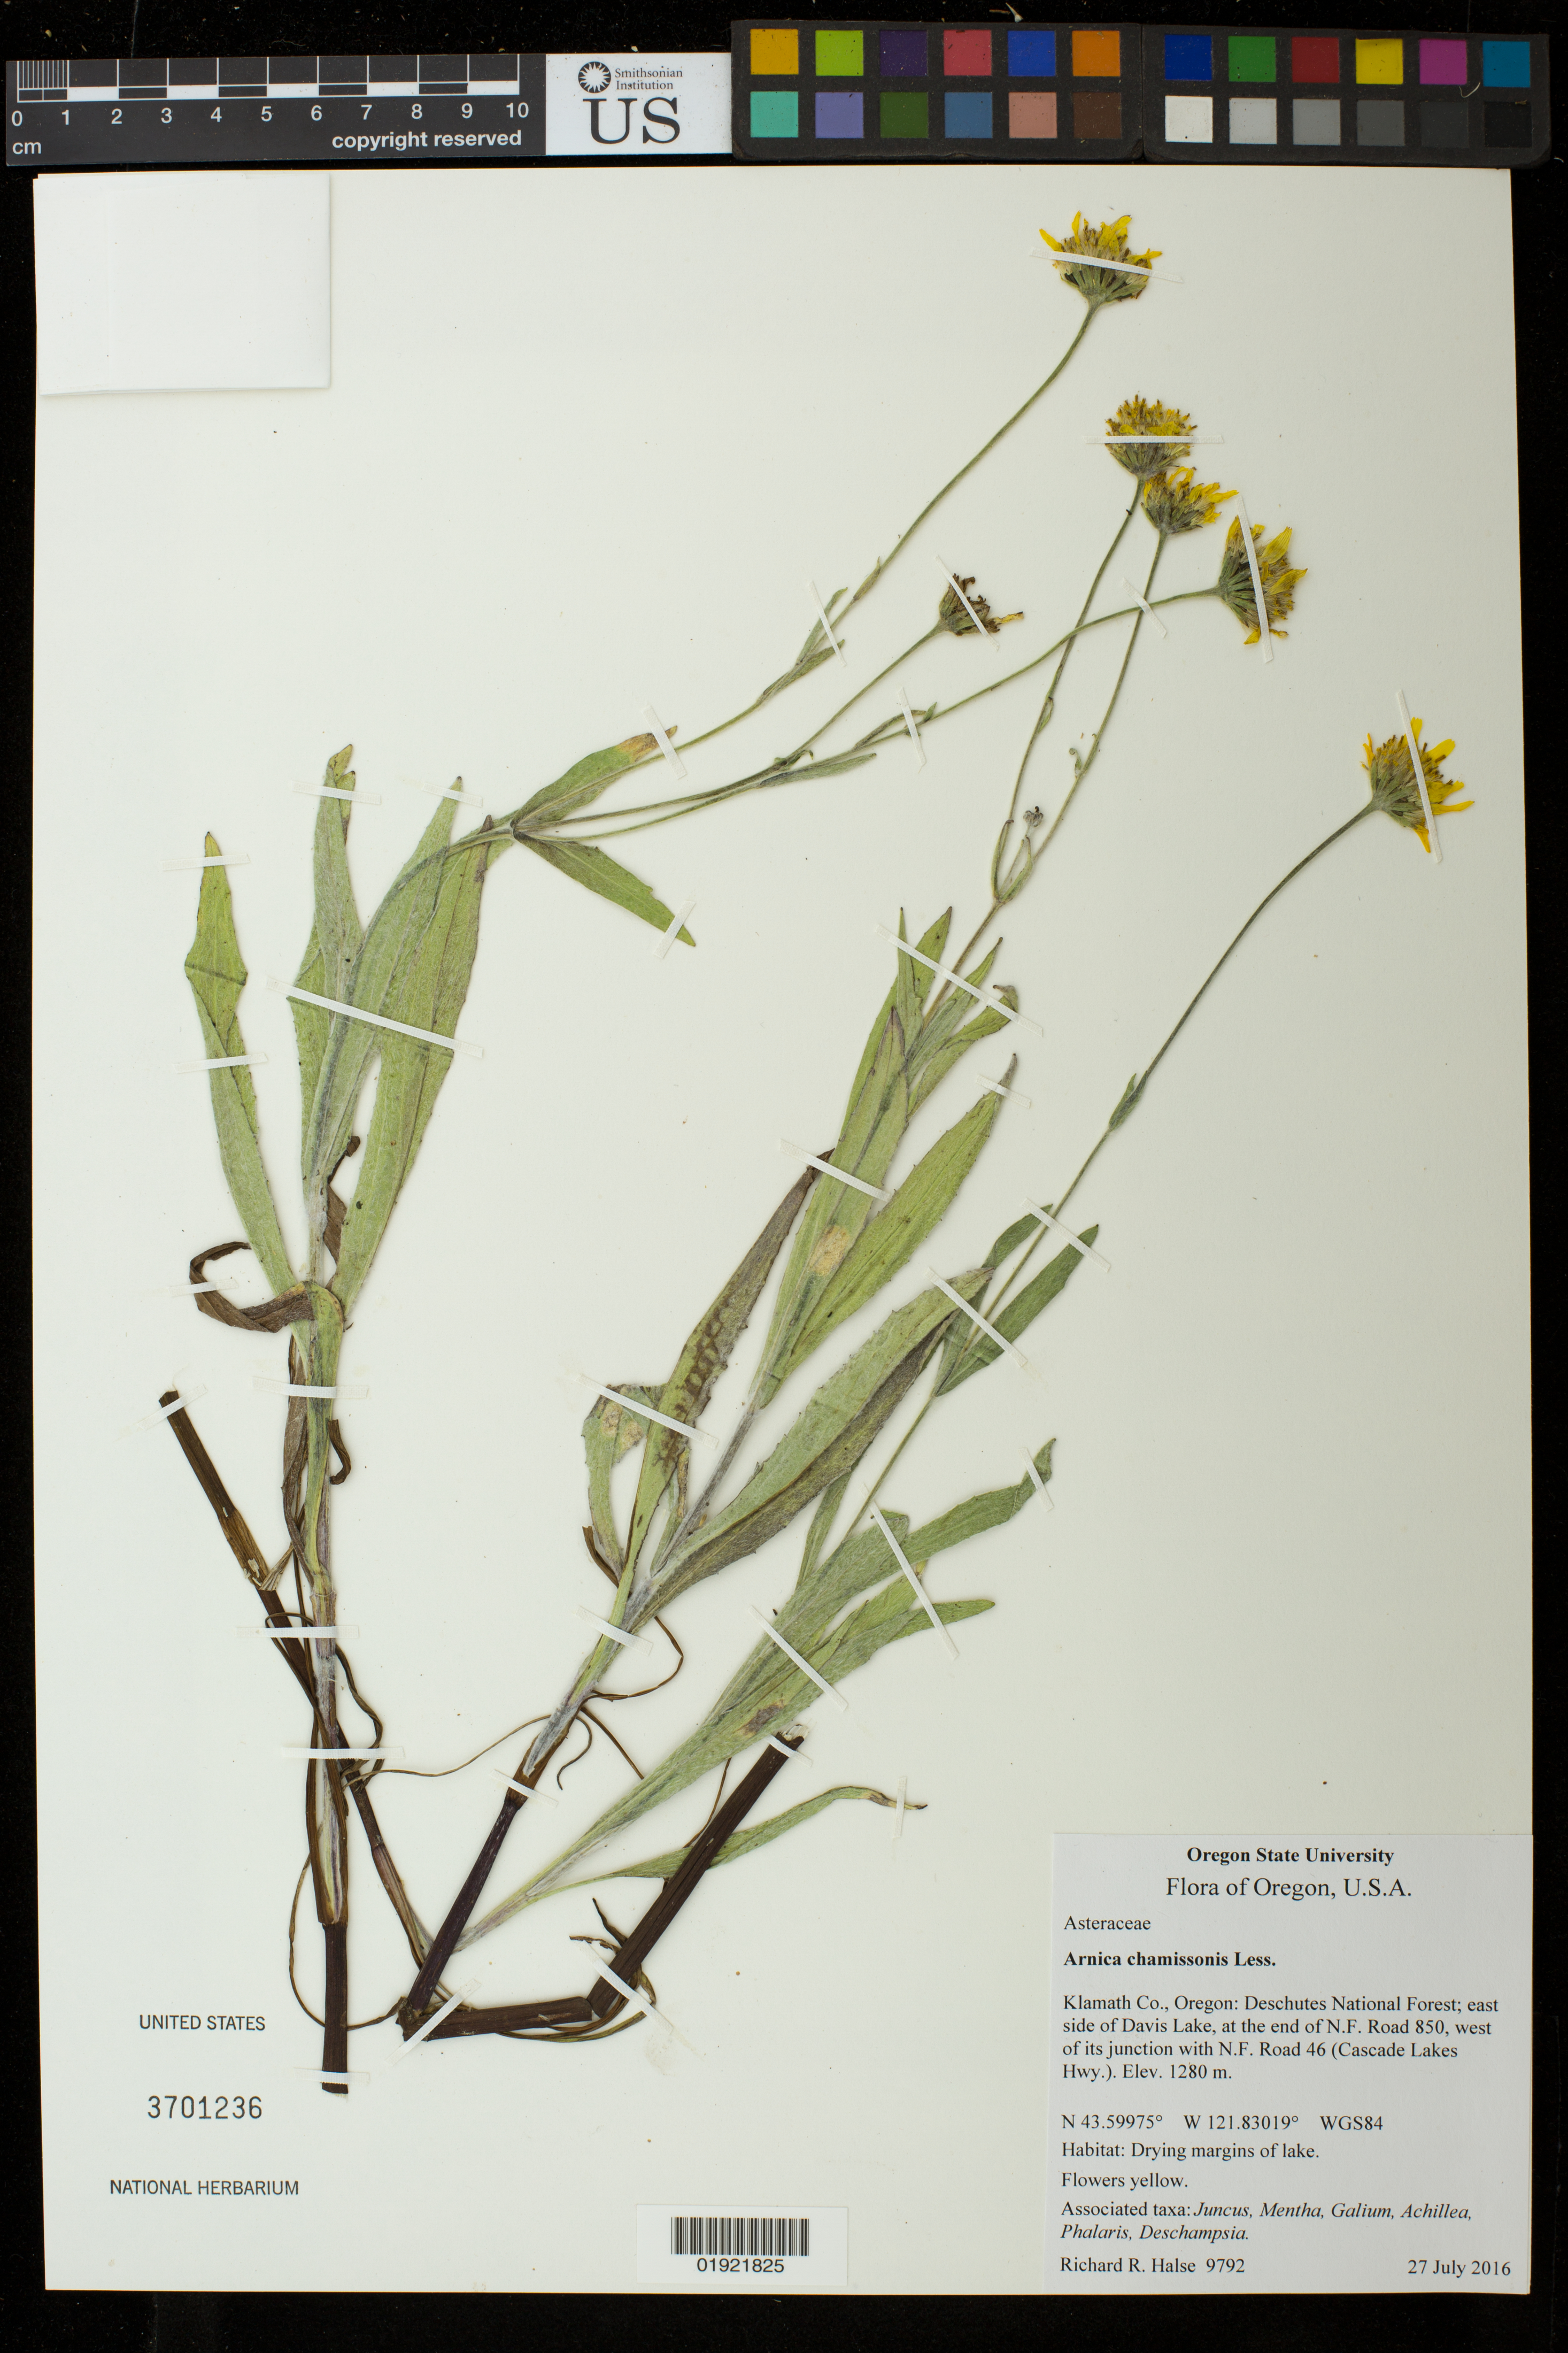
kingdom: Plantae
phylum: Tracheophyta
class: Magnoliopsida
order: Asterales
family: Asteraceae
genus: Arnica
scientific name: Arnica chamissonis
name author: Less.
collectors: R. Halse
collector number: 9792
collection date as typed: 27 July 2016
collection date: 2016-07-27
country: United States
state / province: Oregon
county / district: Klamath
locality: Deschutes national Forest; east side of Davis Lake, at the end of N.F. Road 850, west of its junction with N.F. Road 46 (Cascade Lakes Hwy).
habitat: Habitat: Drying margins of lake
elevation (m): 1280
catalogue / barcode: US 3701236